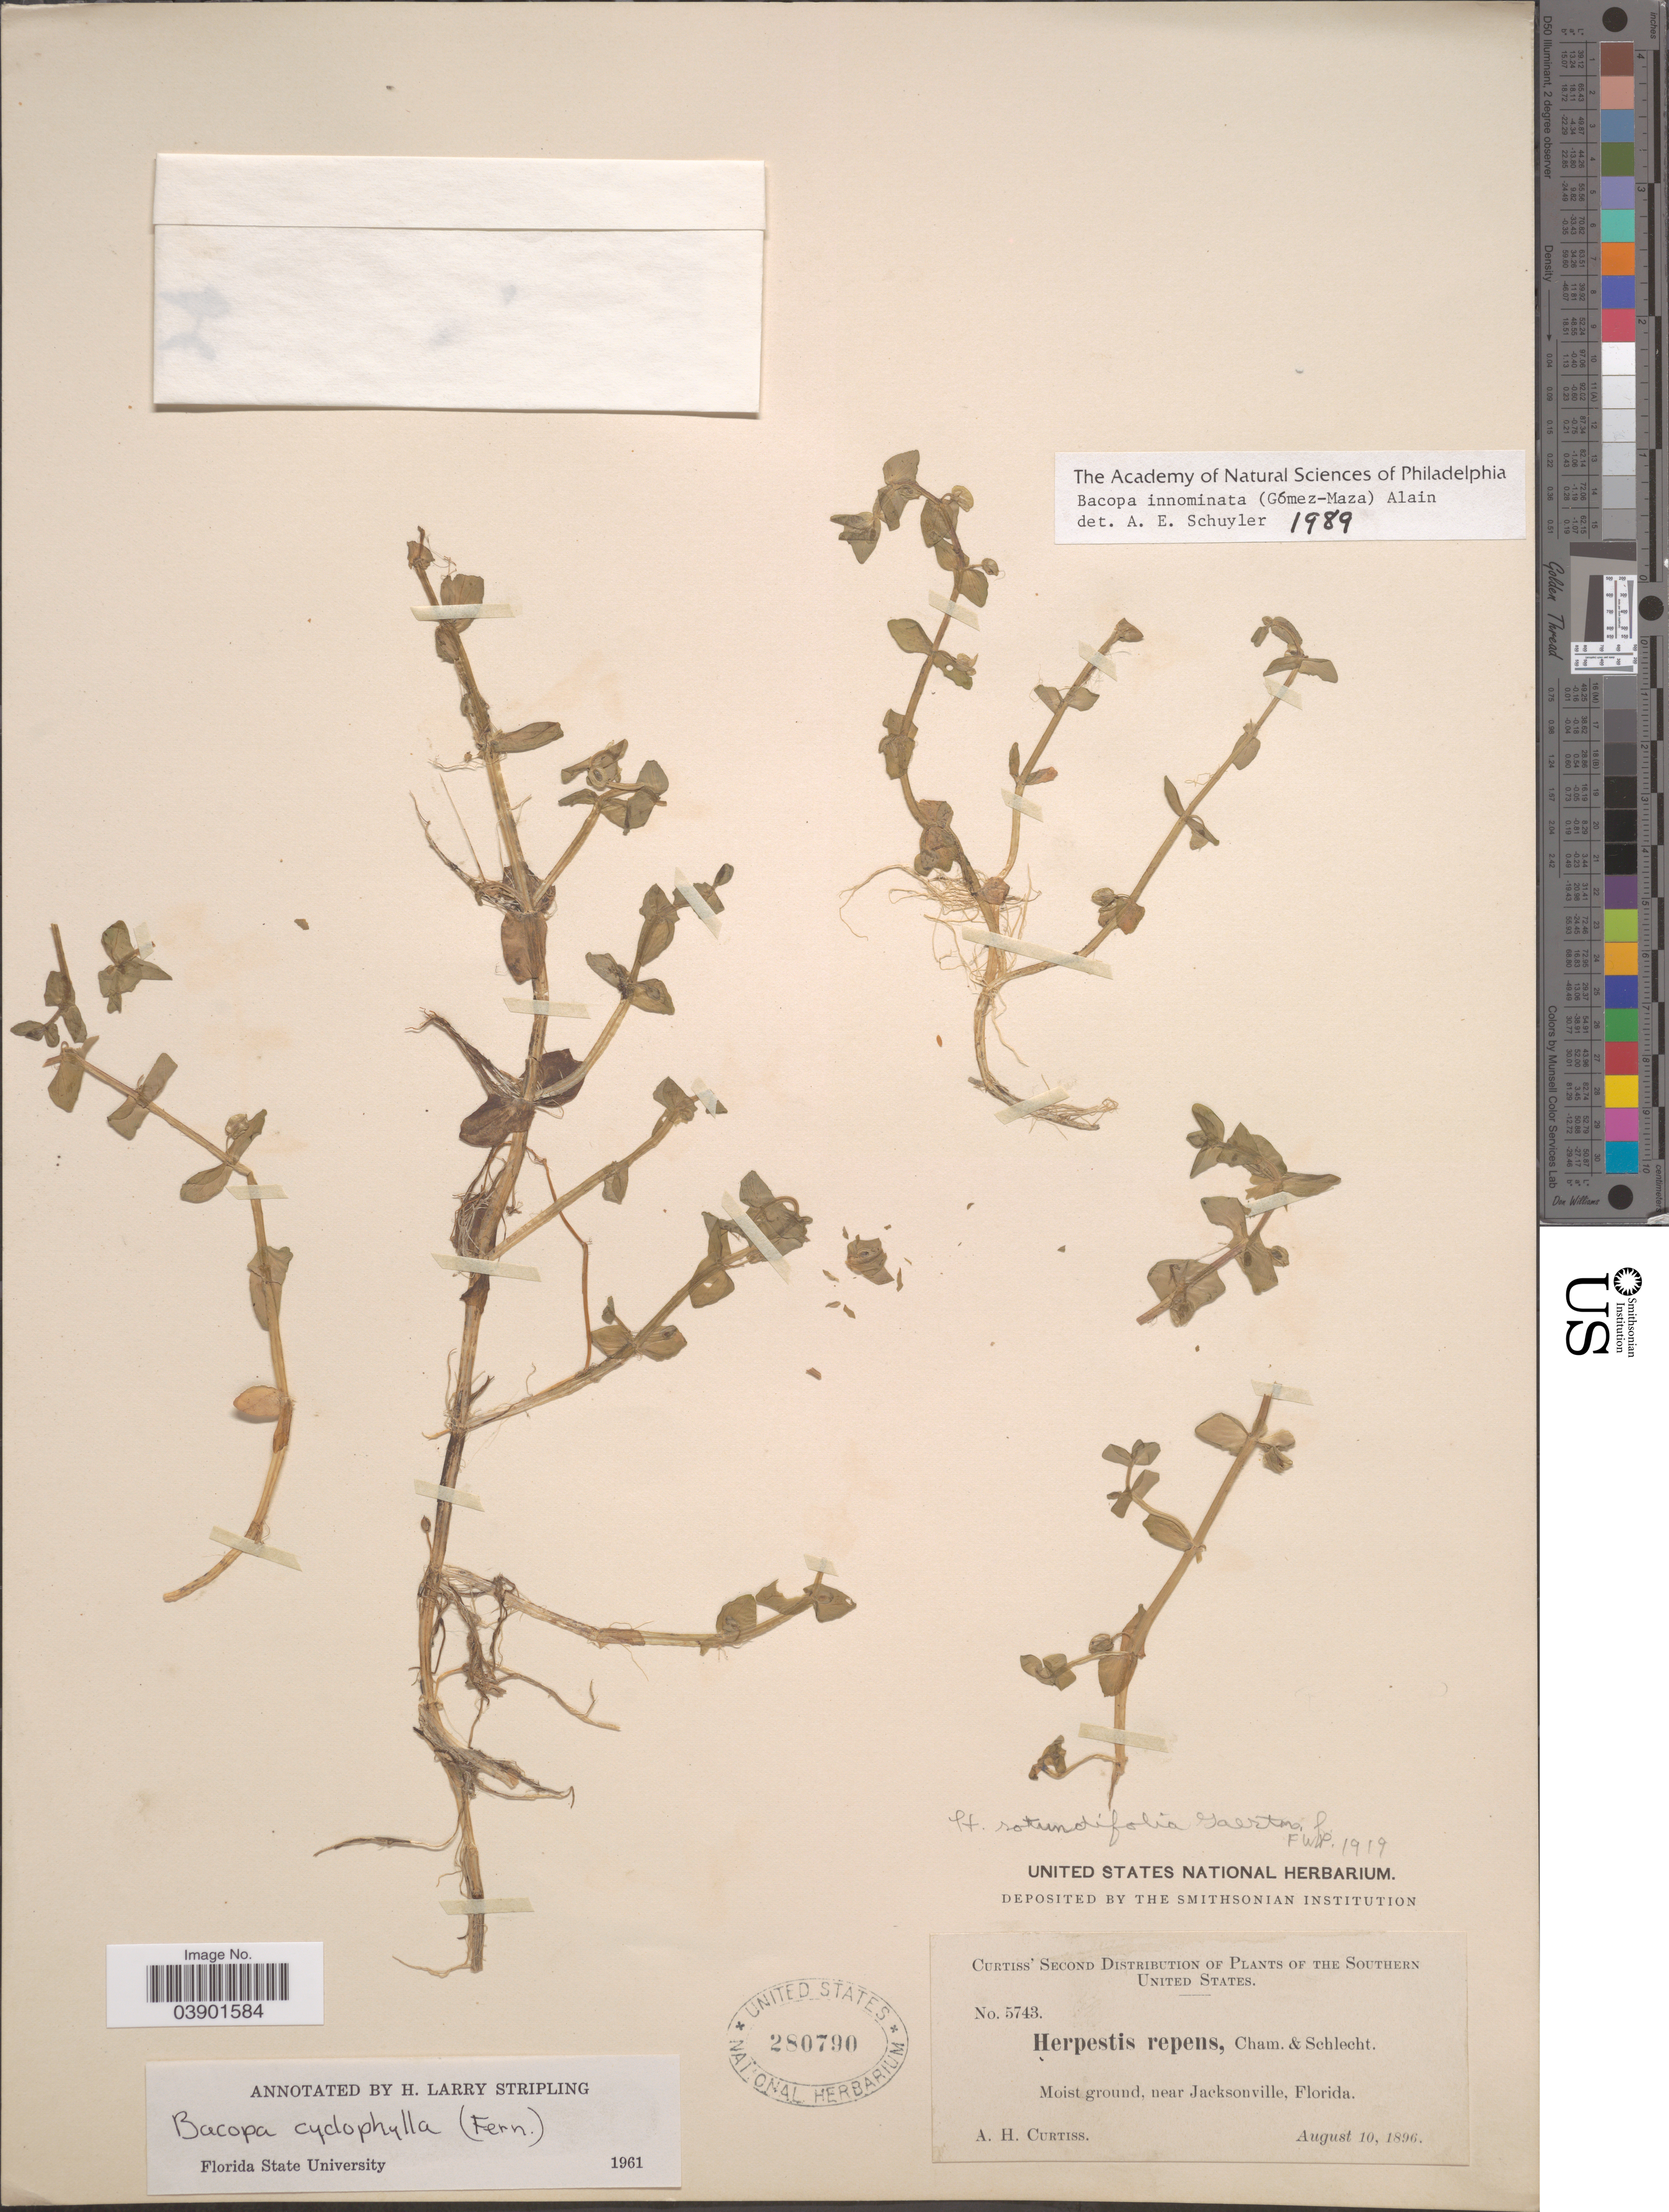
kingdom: Plantae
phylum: Tracheophyta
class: Magnoliopsida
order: Lamiales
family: Plantaginaceae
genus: Bacopa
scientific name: Bacopa innominata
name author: (M. Gómez) Alain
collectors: A. H. Curtiss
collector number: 5743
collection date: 1896-08-10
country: United States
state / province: Florida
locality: The Southern United States. Near Jacksonville.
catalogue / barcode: US 280790